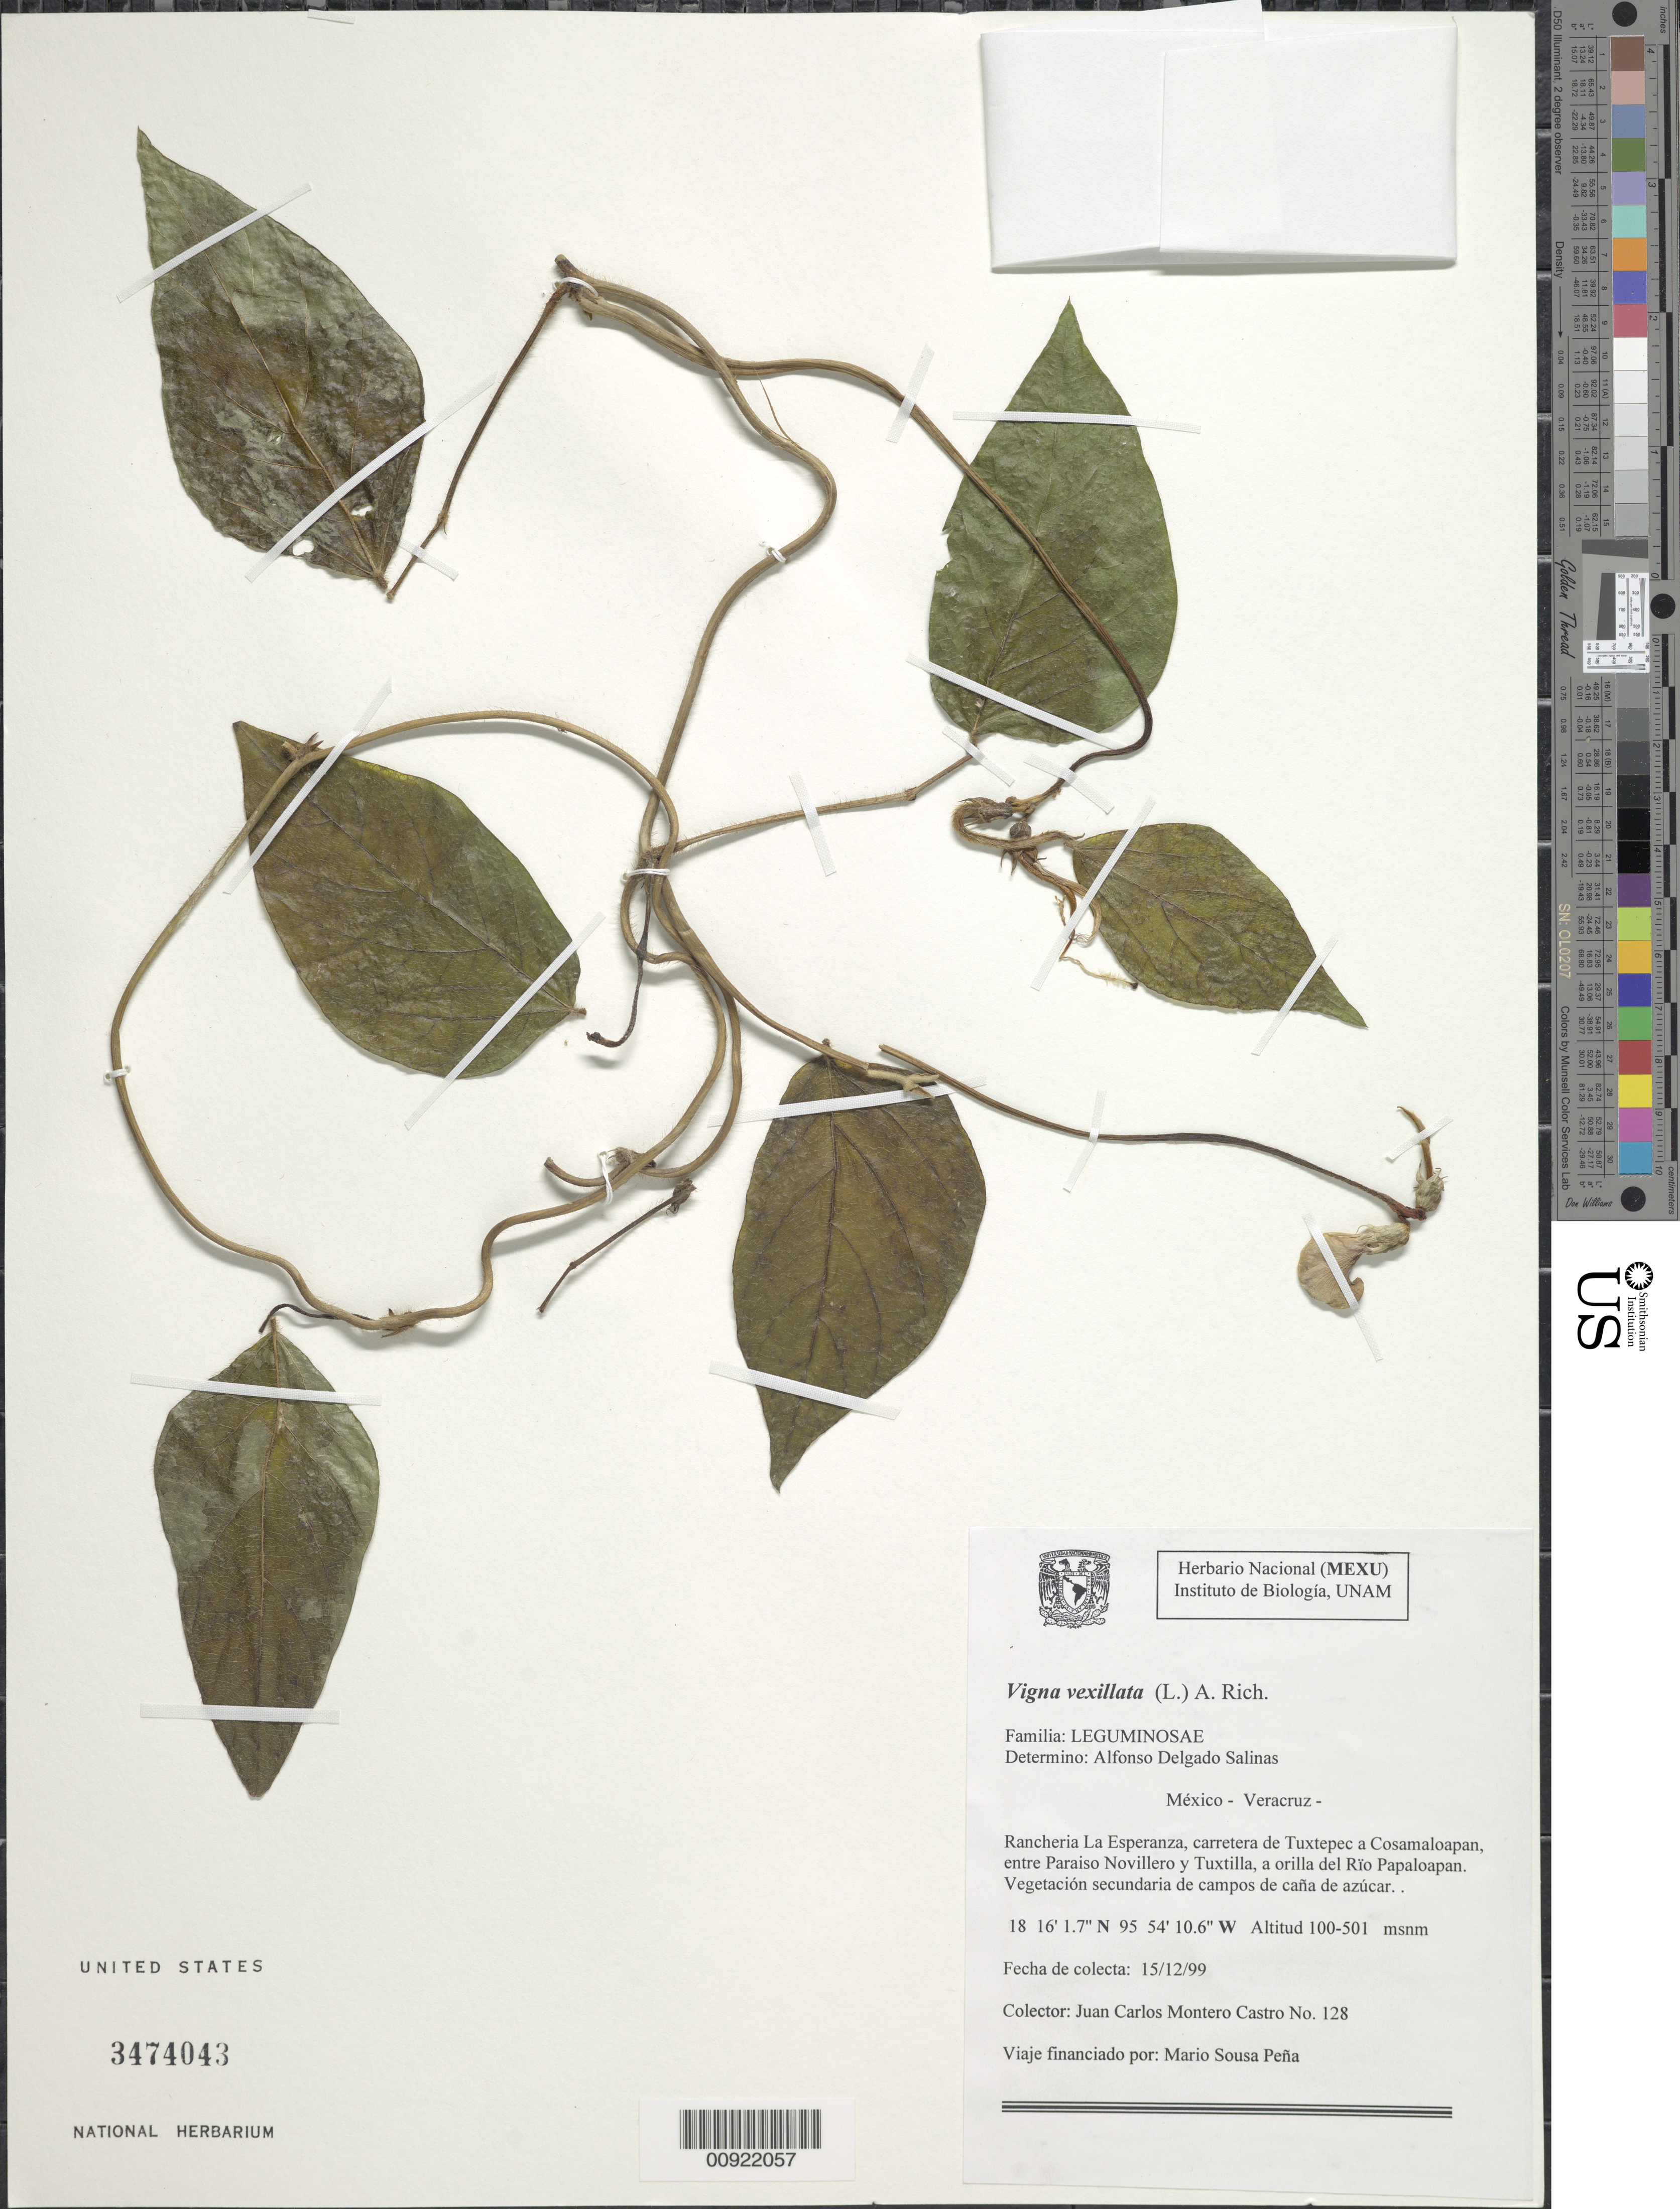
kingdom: Plantae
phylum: Tracheophyta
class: Magnoliopsida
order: Fabales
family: Fabaceae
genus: Vigna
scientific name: Vigna vexillata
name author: (L.) A. Rich.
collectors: J. Montero-Castro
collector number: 128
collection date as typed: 15 Dec 1999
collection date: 1999-12-15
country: Mexico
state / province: Veracruz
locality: Rancheria La Esperanza carretera de Tuxtepec a Cosamaloapan, entre Paraíso Novillero y Tuxtilla, a orillas del Río Papaloapan.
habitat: Vegetación secundaria de camposd e caña de azúcar.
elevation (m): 501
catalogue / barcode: US 3474043